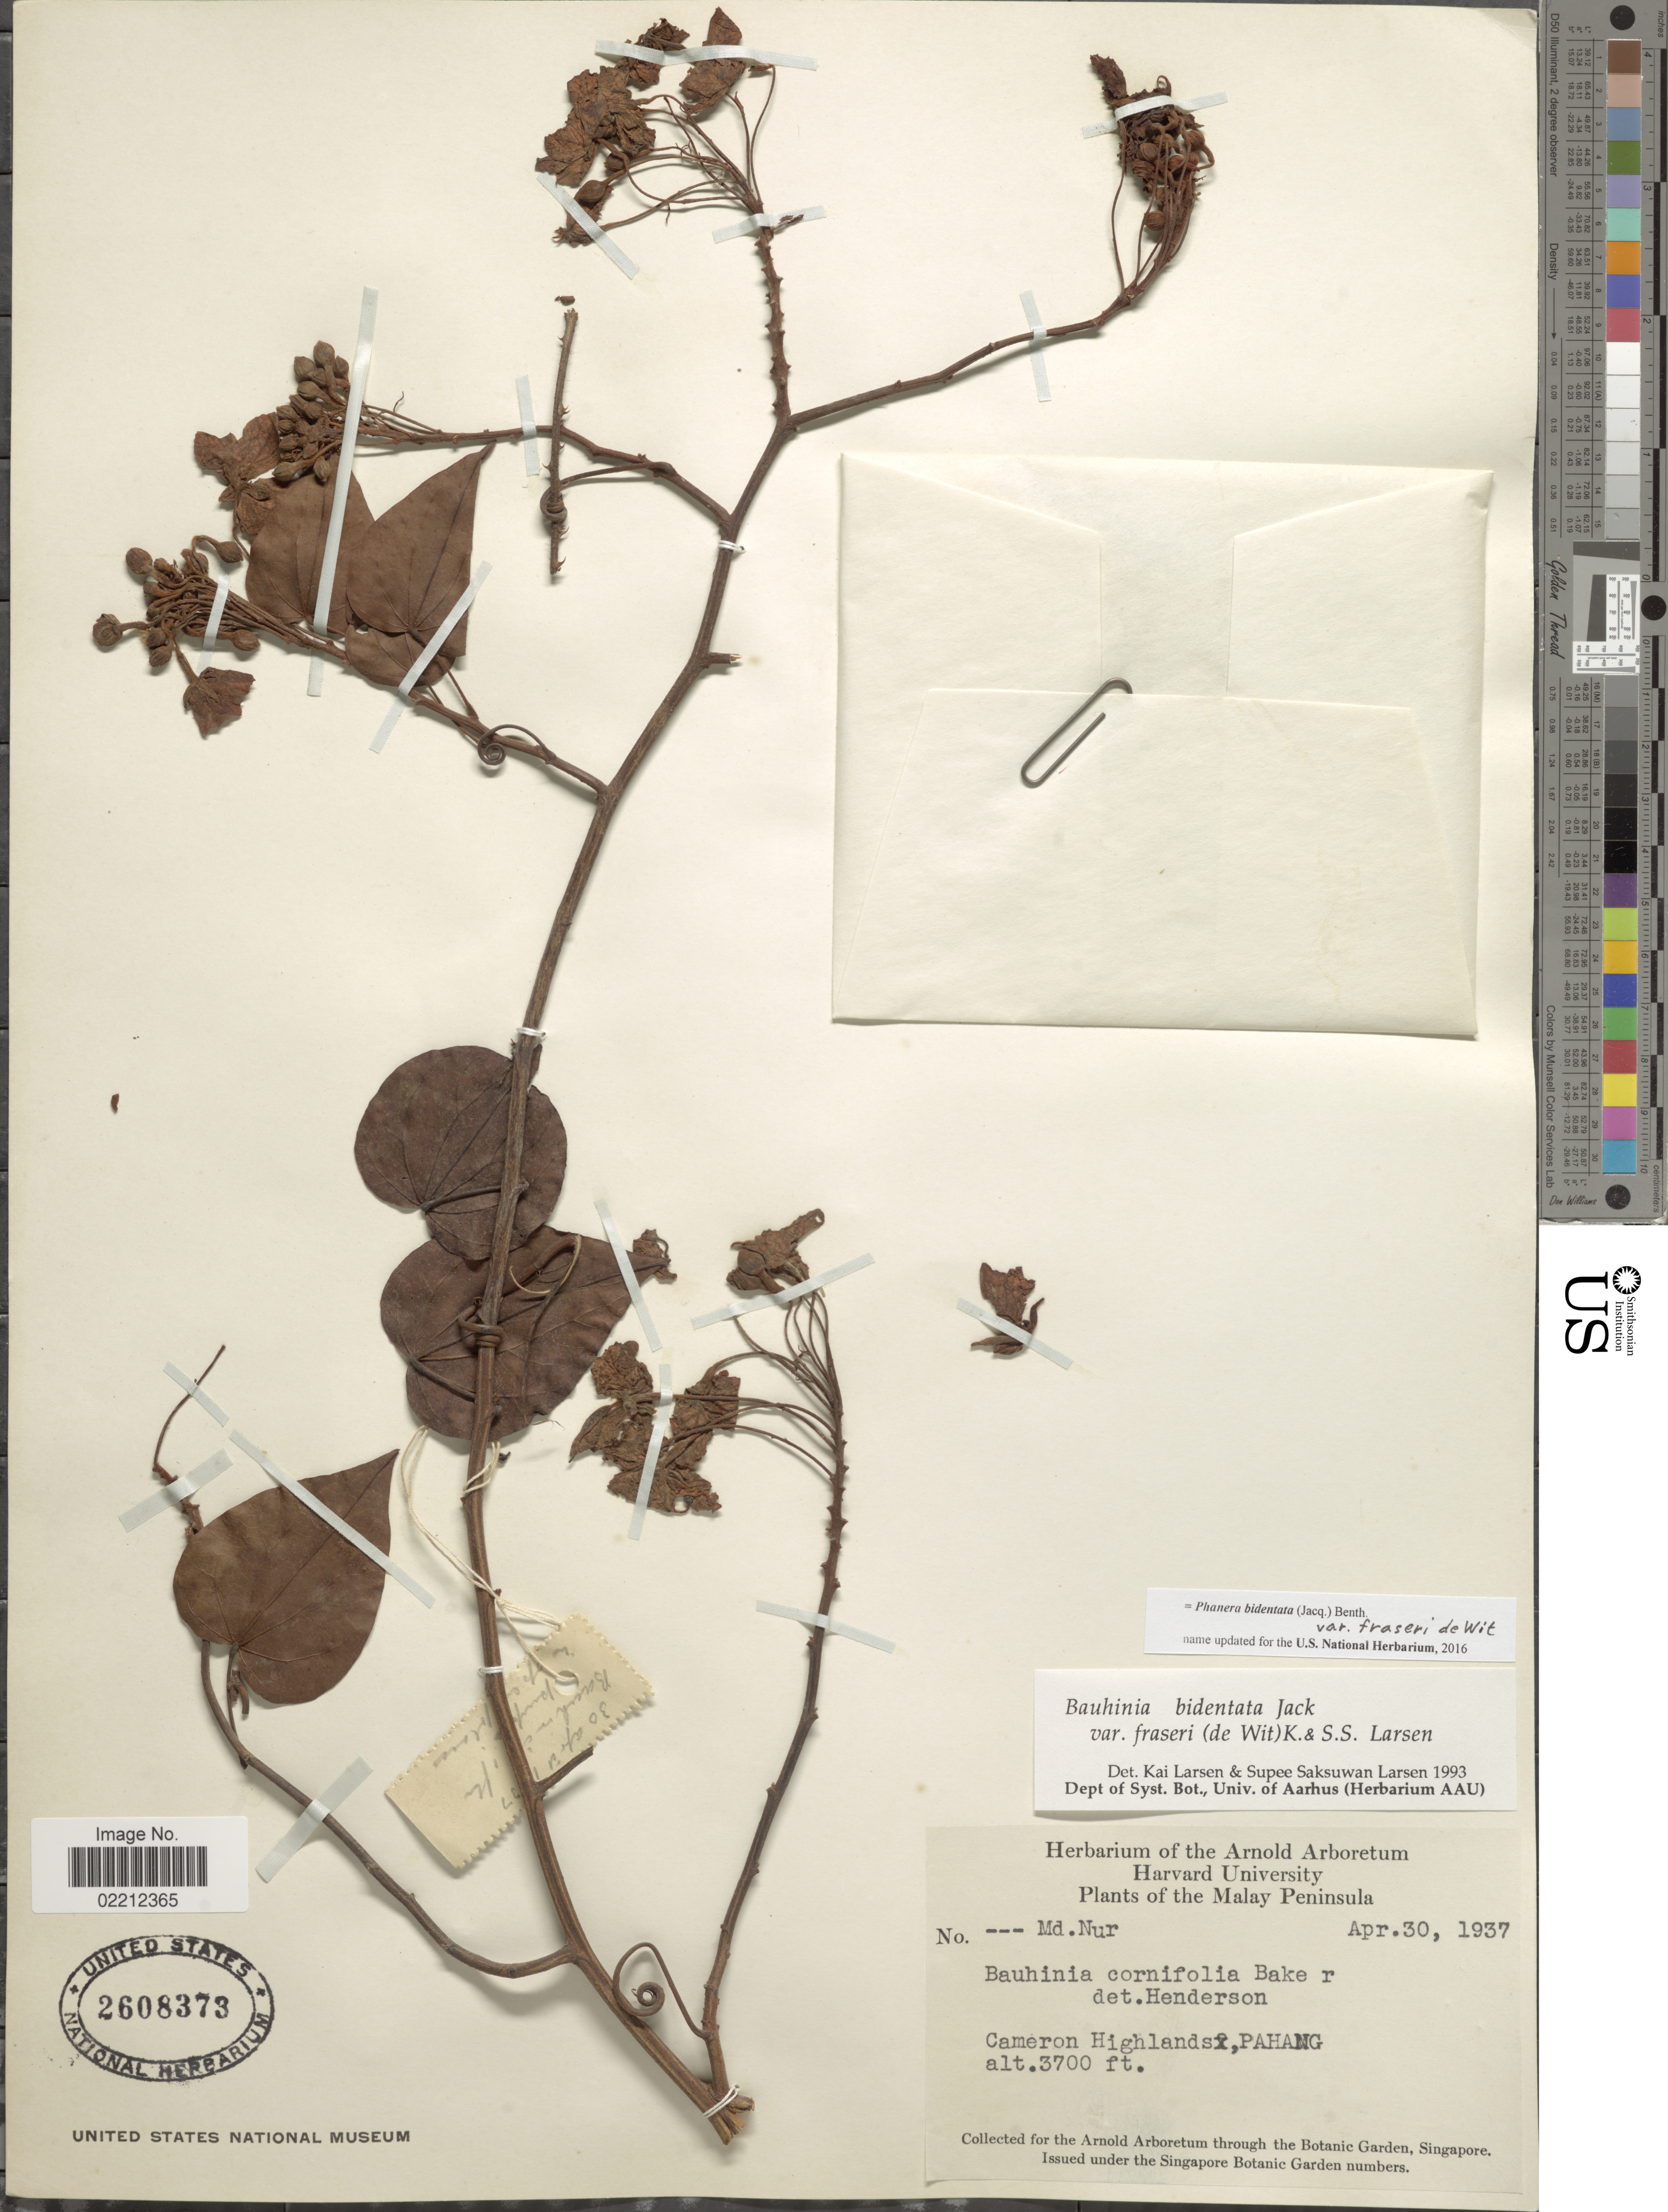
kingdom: Plantae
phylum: Tracheophyta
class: Magnoliopsida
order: Fabales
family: Fabaceae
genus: Phanera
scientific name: Phanera bidentata var. fraseri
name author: de Wit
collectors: M. Nur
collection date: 1937-04-30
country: Malaysia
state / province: Pahang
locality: Malay Peninsula. Cameron Highlands, Pahang.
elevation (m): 1128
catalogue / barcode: US 2608373